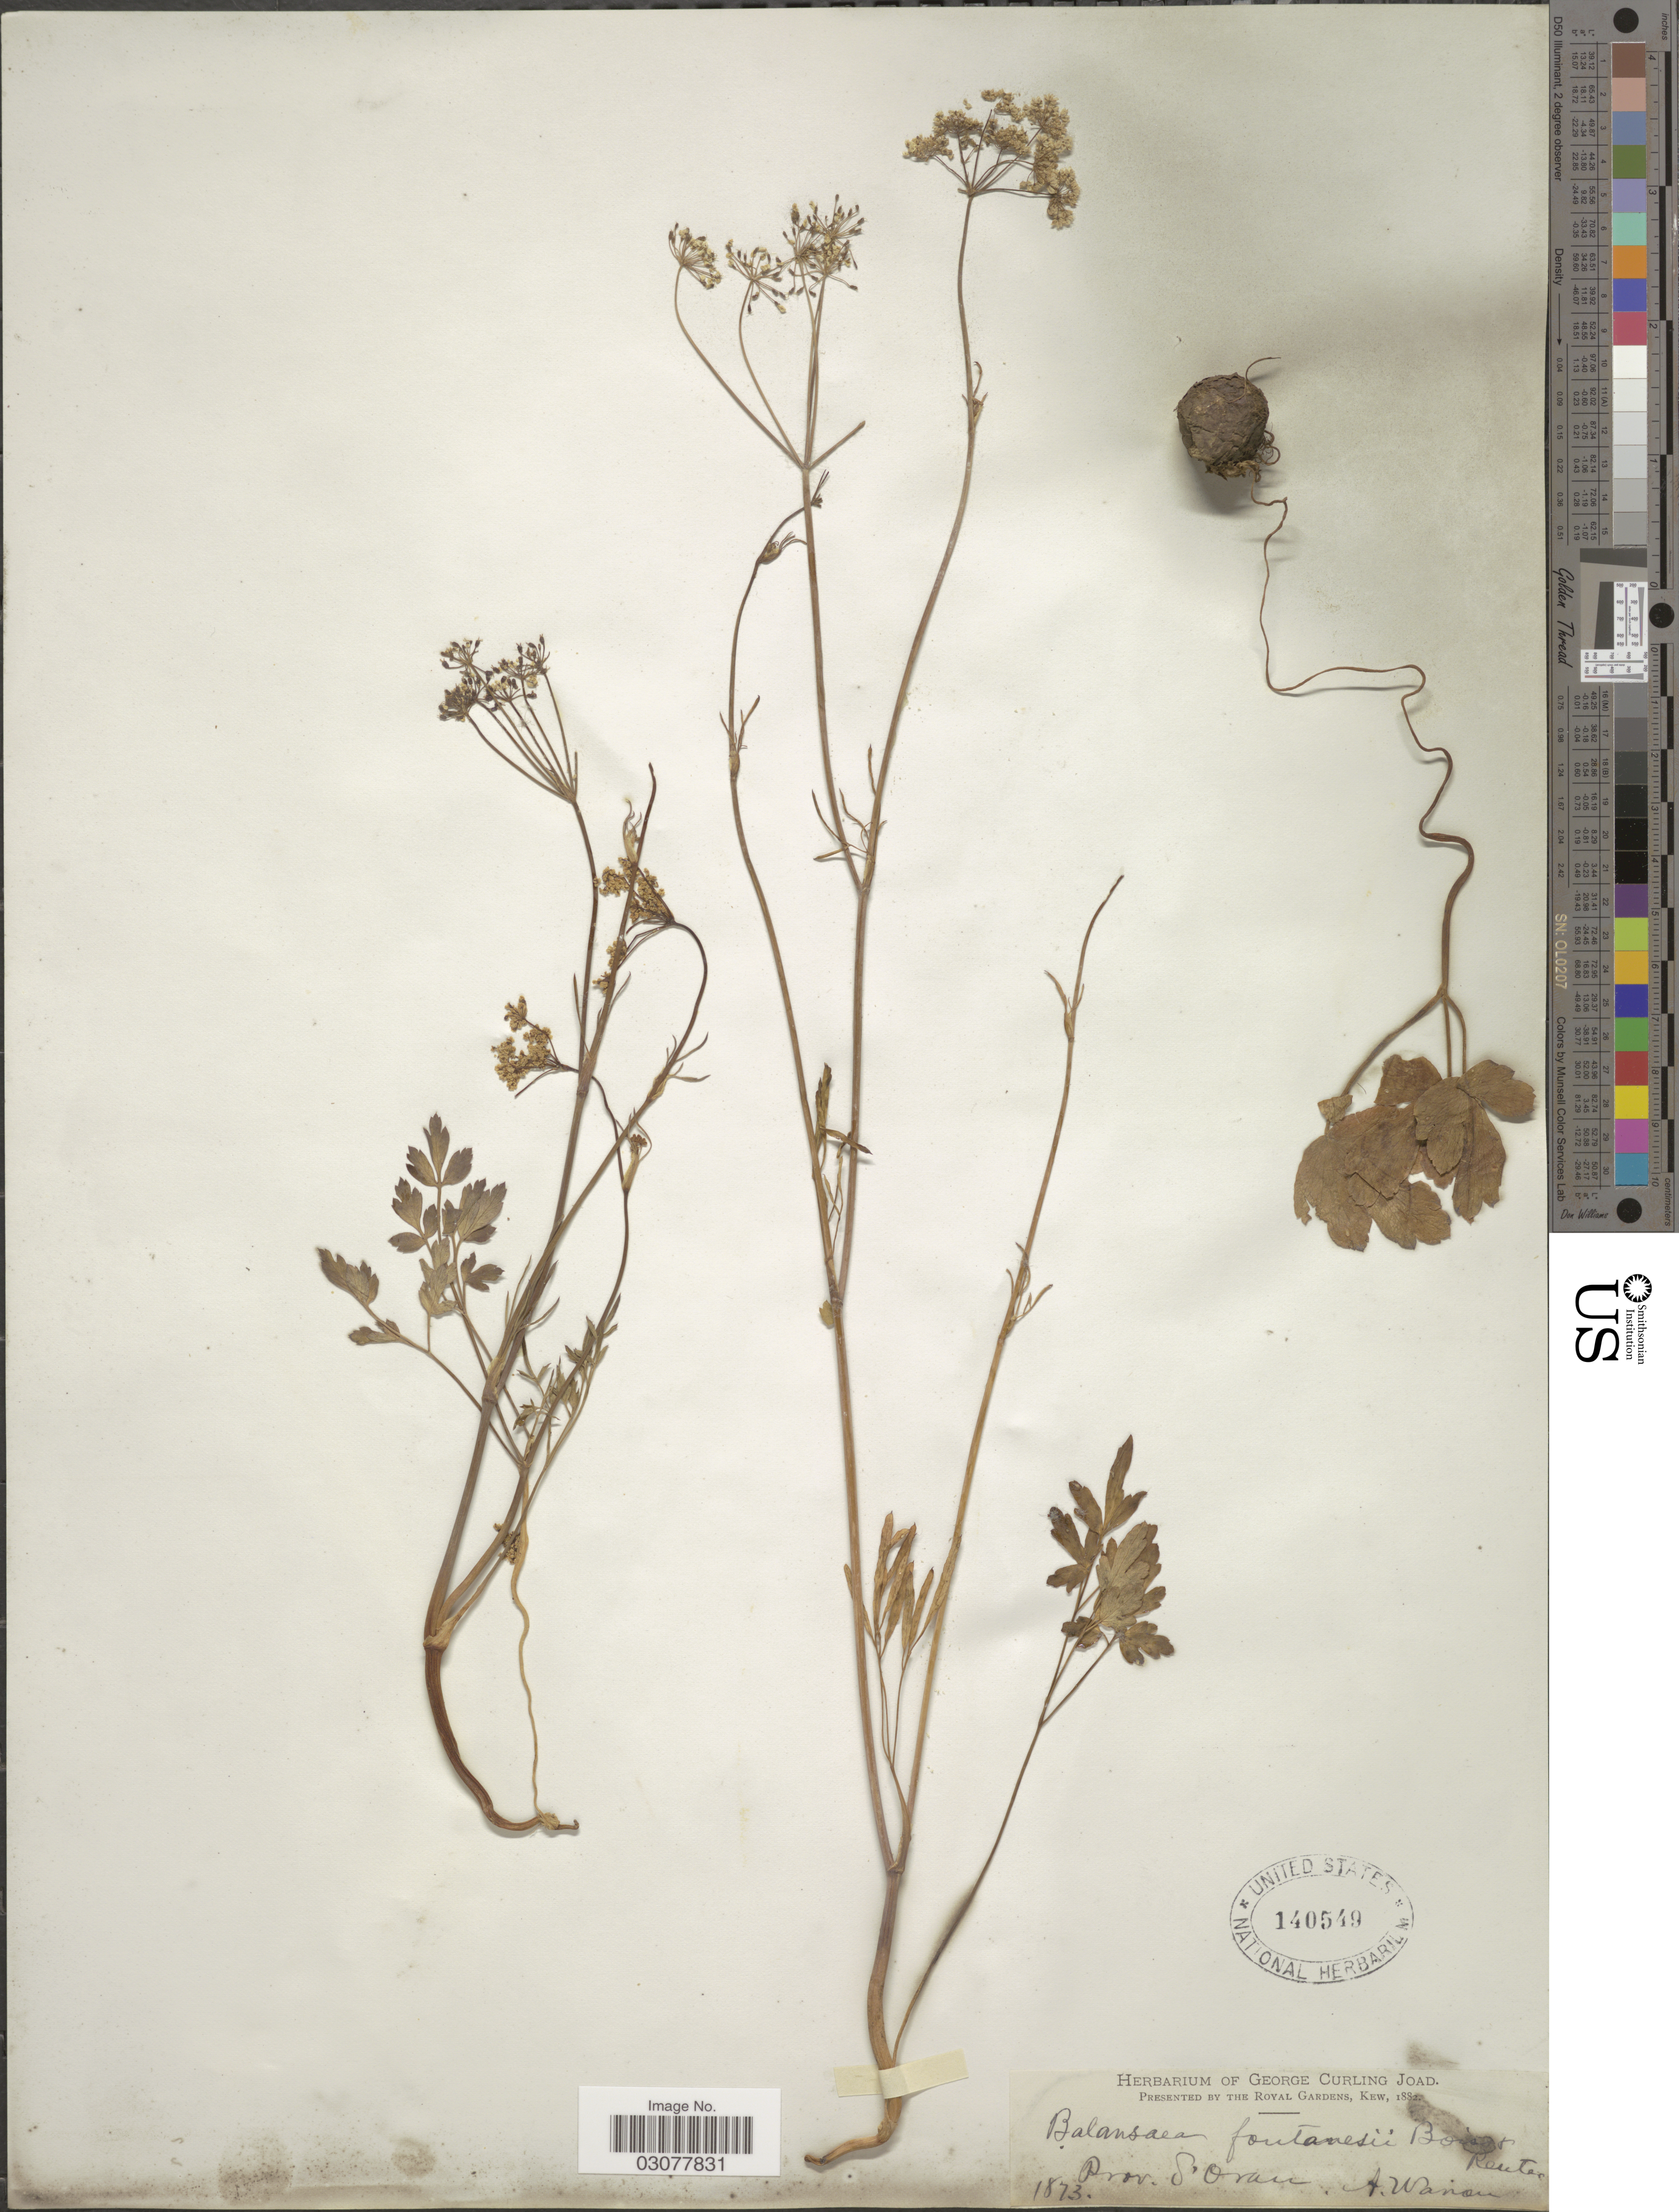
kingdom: Plantae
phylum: Tracheophyta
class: Magnoliopsida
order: Apiales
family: Apiaceae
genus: Conopodium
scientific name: Conopodium glaberrimum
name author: (Desf.) Engstrand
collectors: A. Warion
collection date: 1873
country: Algeria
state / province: Oran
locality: Prov. S. Oran.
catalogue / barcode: US 140549